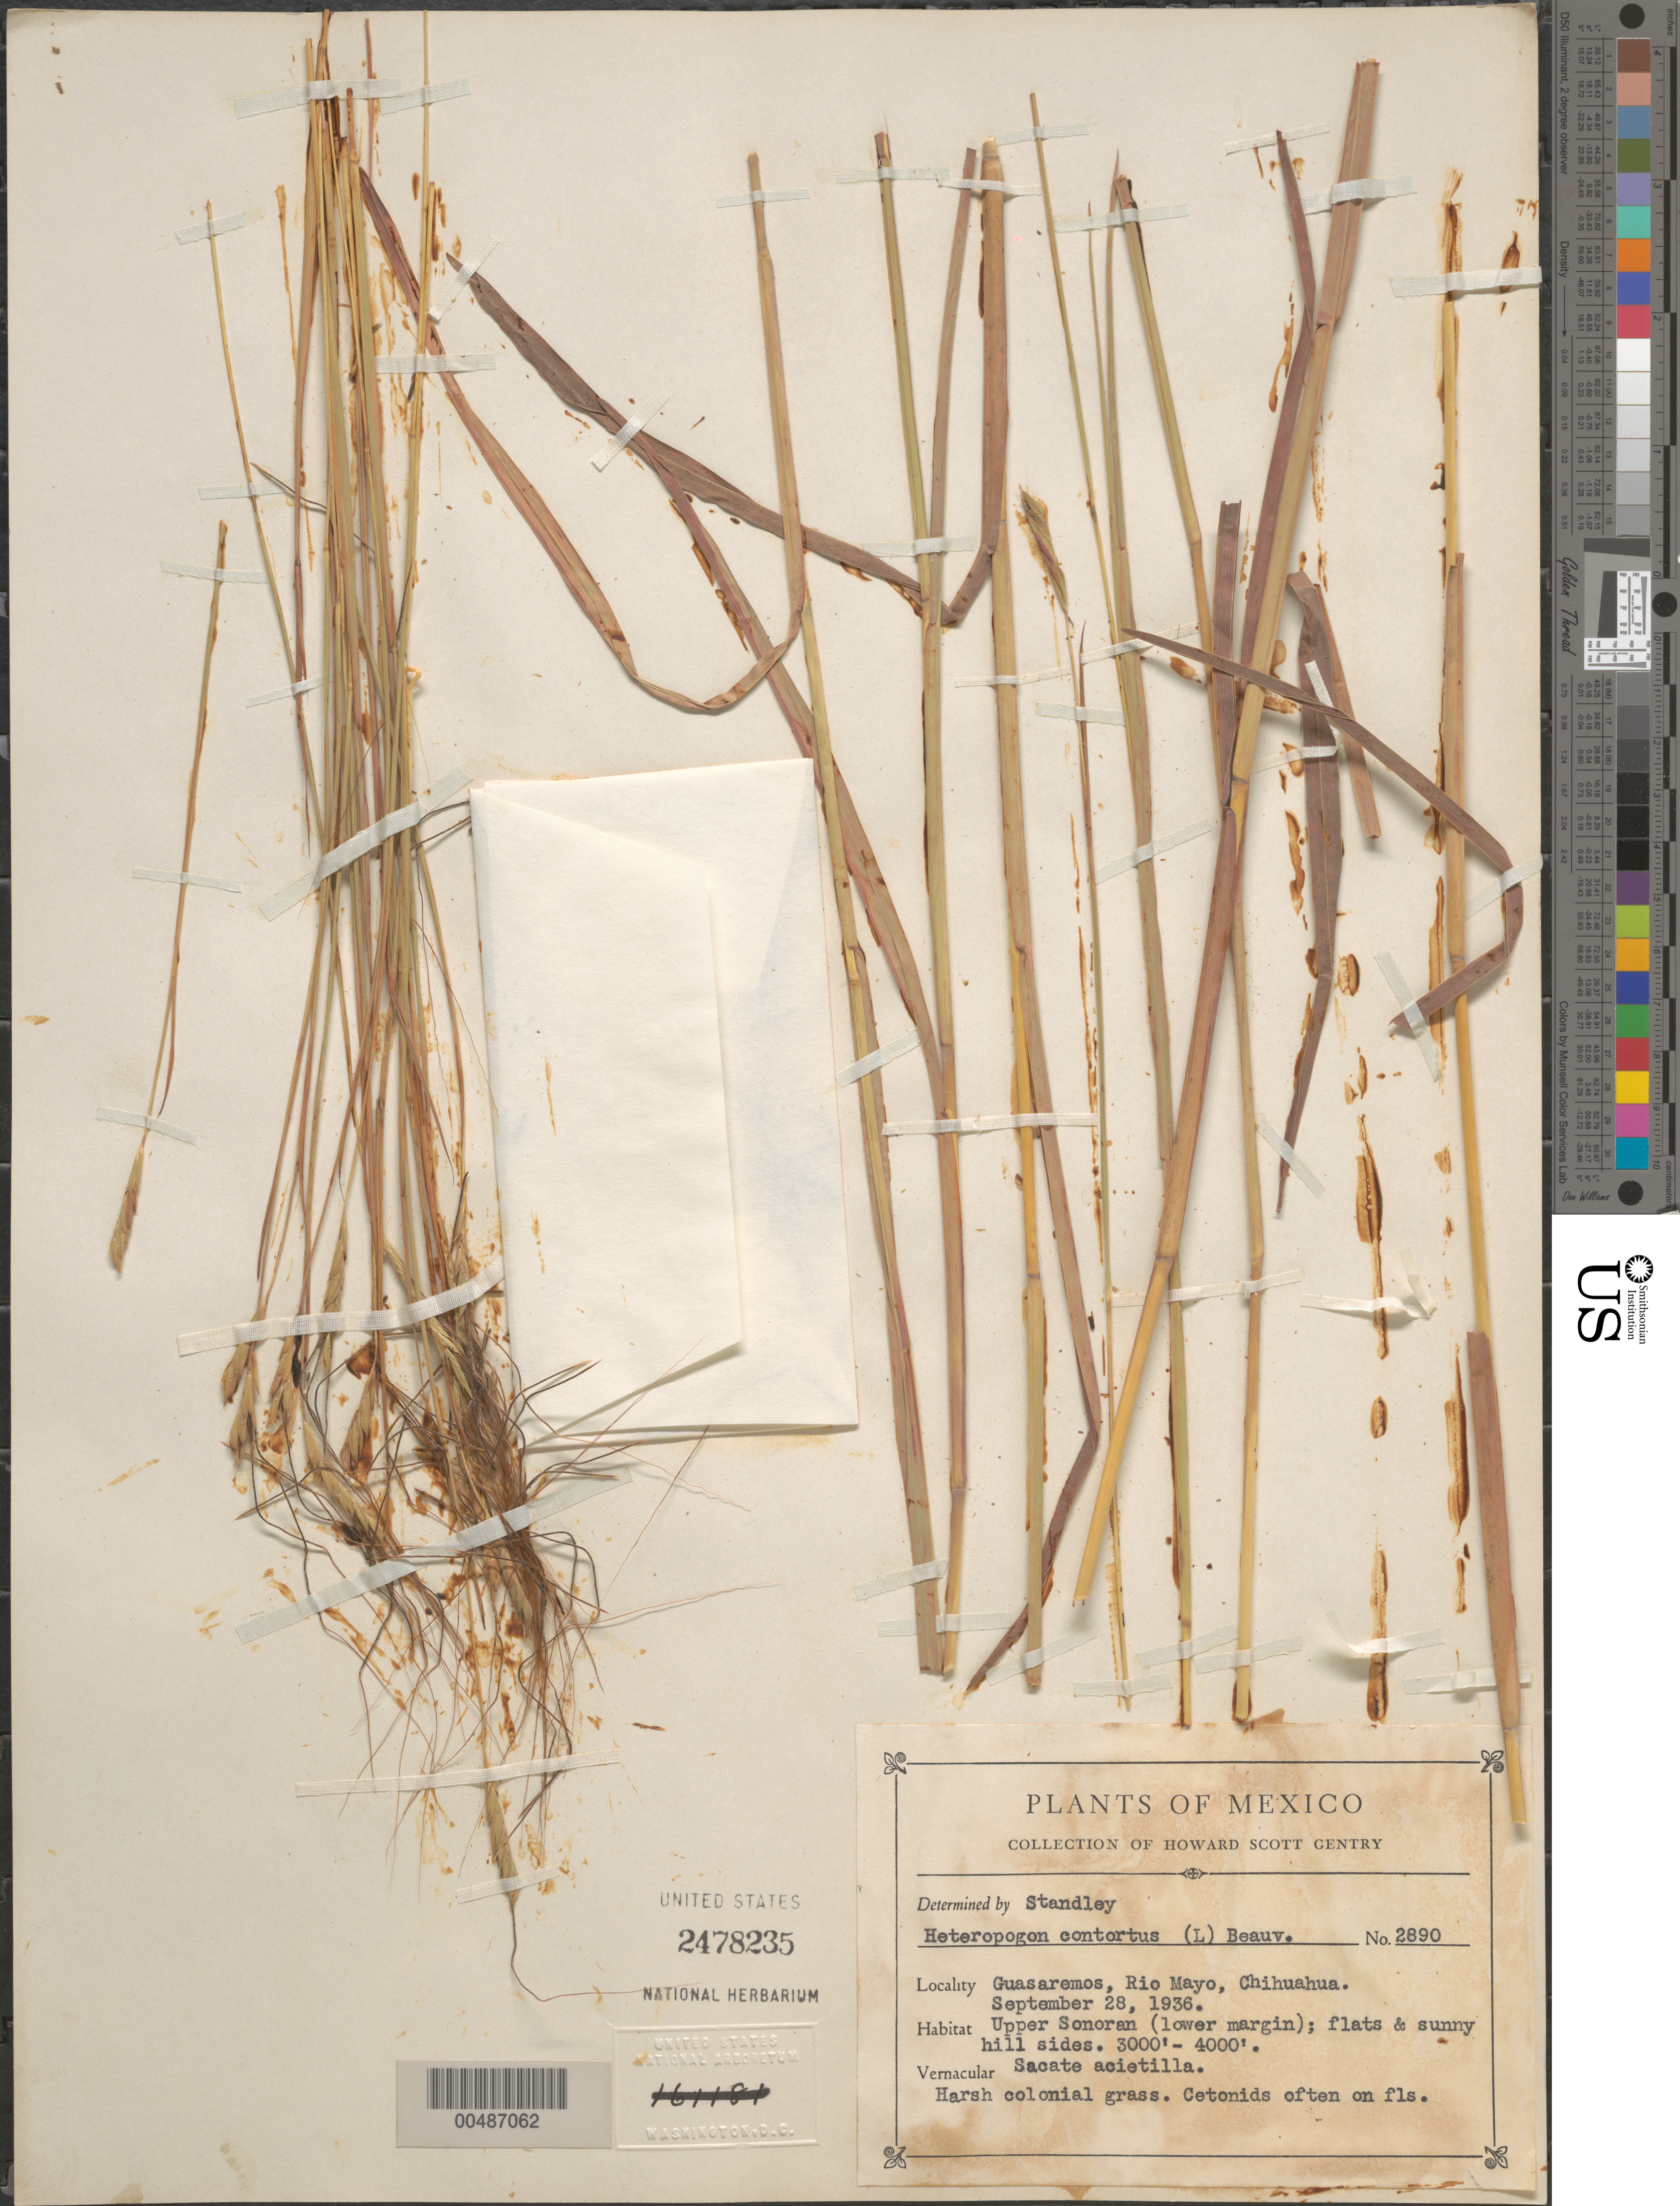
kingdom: Plantae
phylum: Tracheophyta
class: Liliopsida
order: Poales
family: Poaceae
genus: Heteropogon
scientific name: Heteropogon contortus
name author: (L.) P. Beauv. ex Roem. & Schult.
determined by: Standley, Paul C.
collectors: H. S. Gentry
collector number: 2890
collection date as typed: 28 Sep 1936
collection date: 1936-09-28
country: Mexico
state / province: Chihuahua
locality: Guasaremos, Rio Mayo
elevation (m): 914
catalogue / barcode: US 2478235